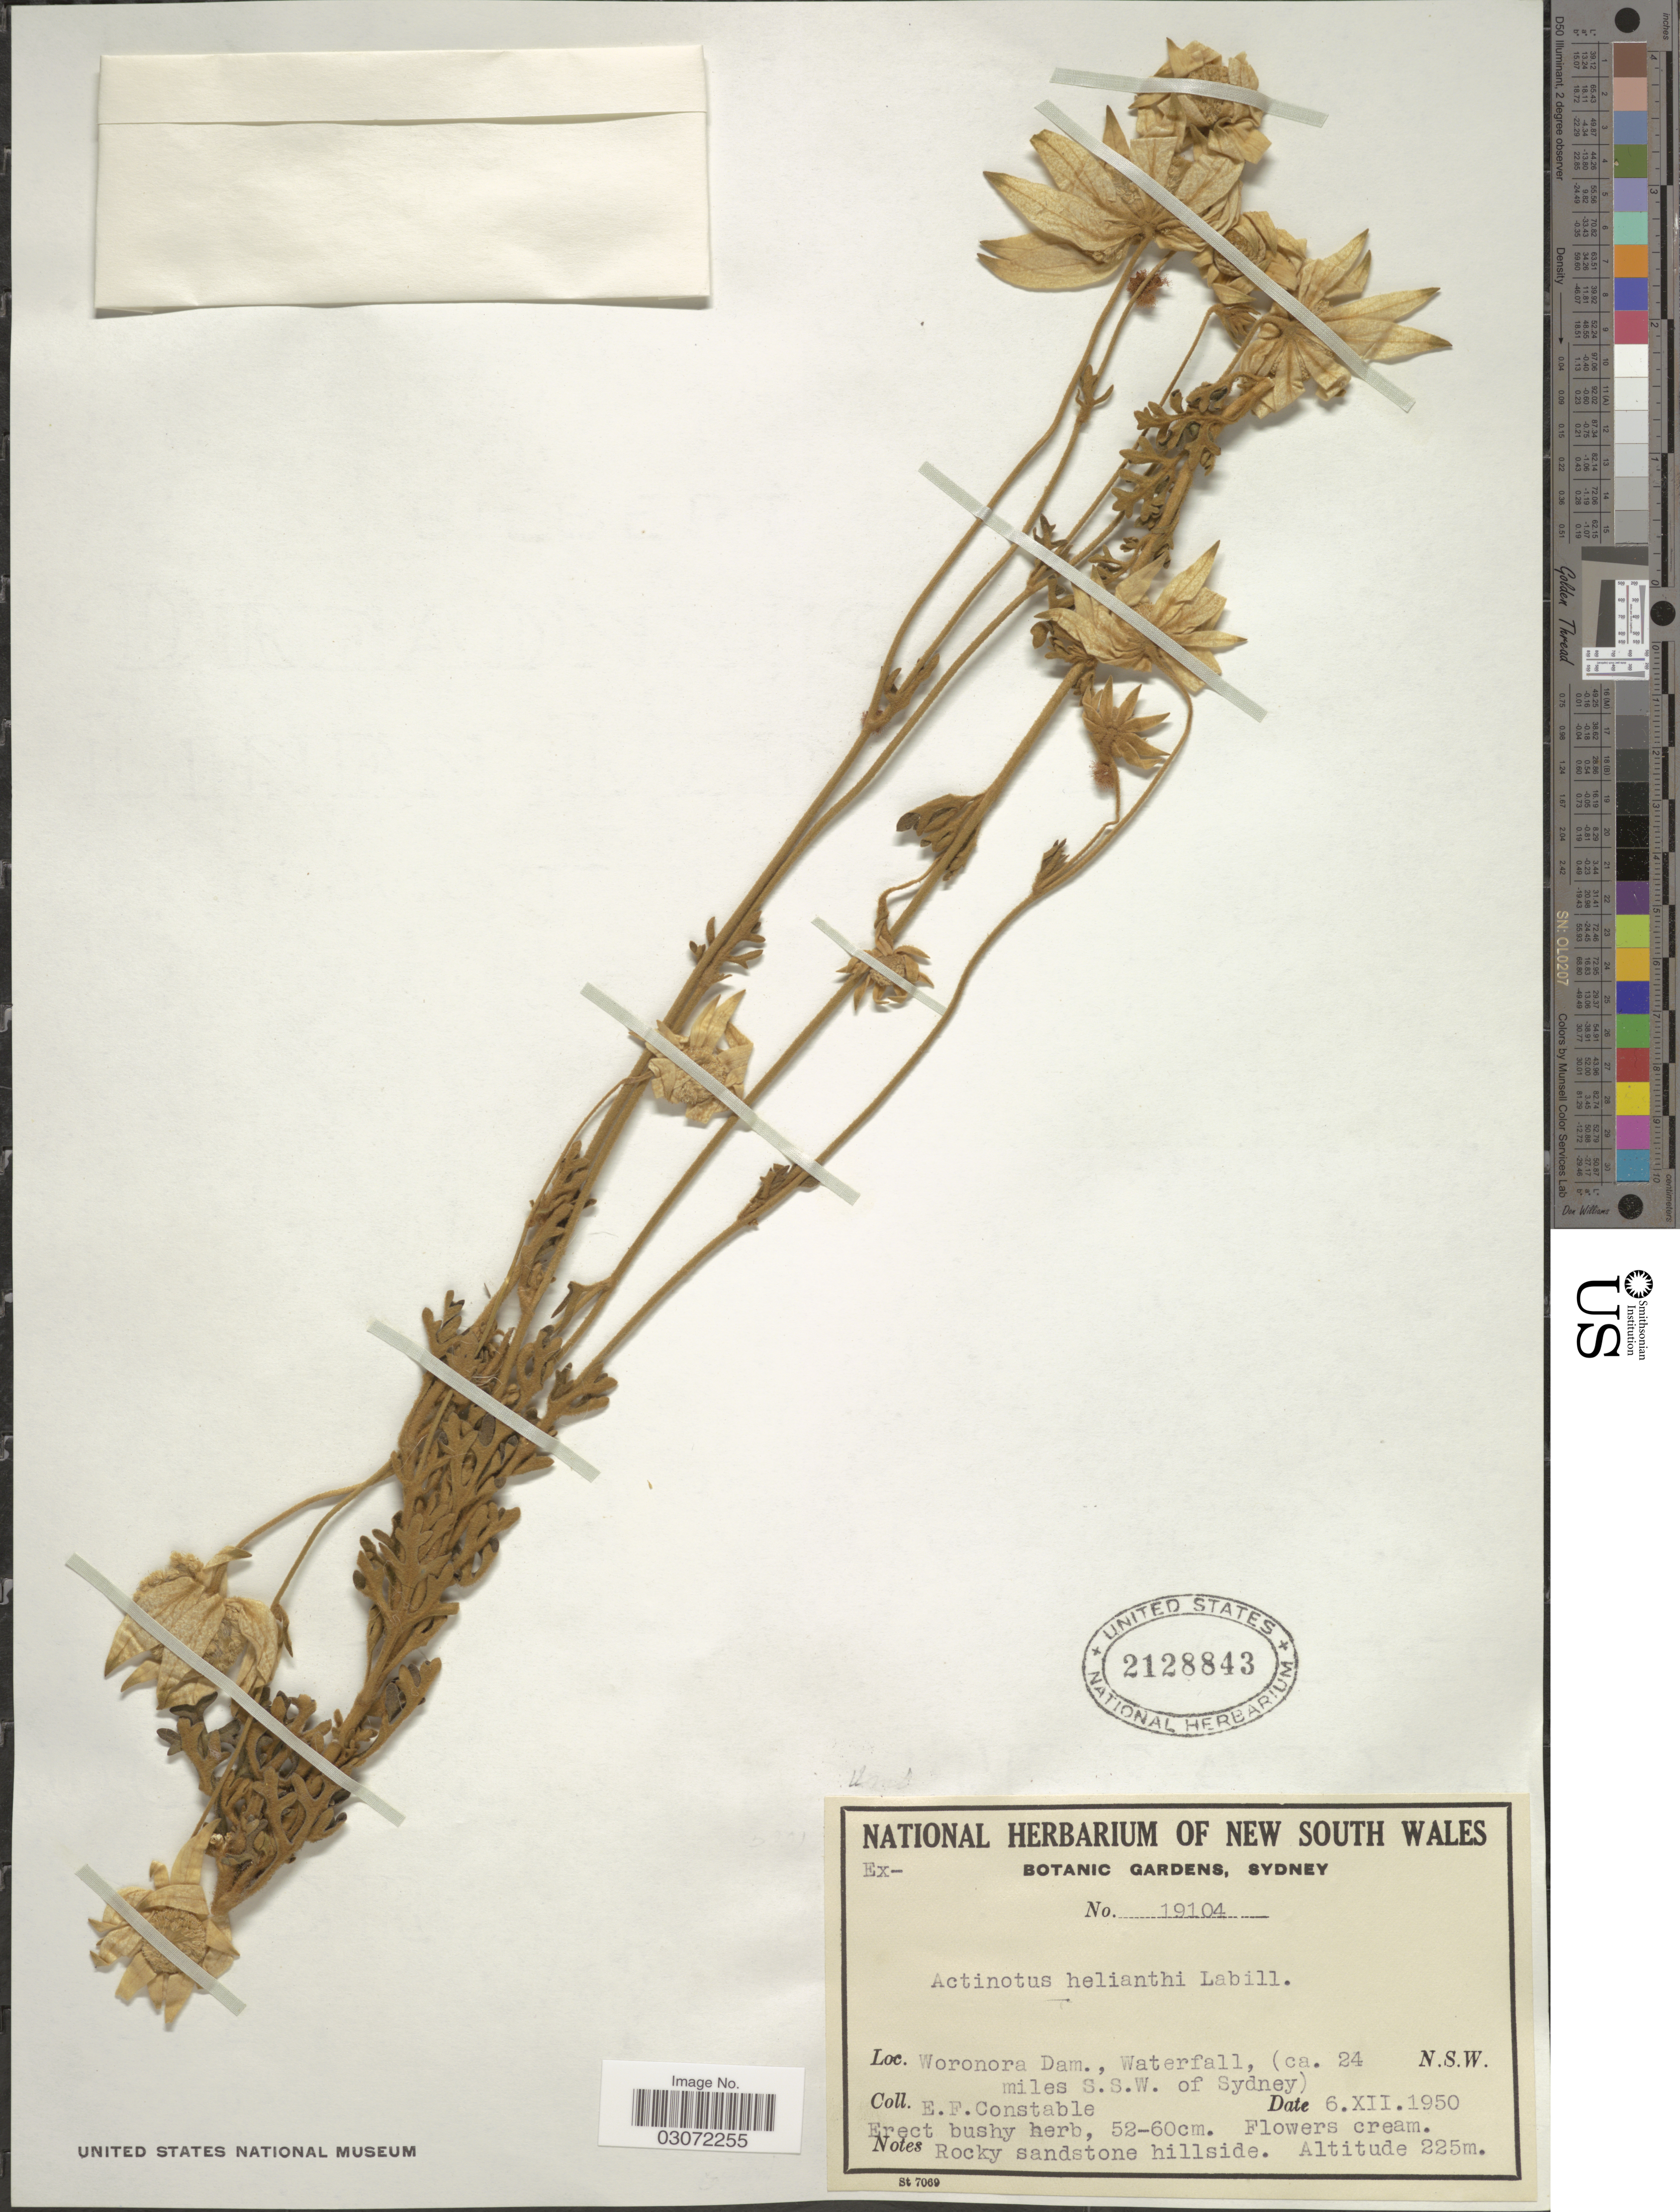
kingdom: Plantae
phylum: Tracheophyta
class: Magnoliopsida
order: Apiales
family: Apiaceae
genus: Actinotus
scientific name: Actinotus helianthi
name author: Labill.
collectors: E. F. Constable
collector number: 19104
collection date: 1950-12-06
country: Australia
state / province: New South Wales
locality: Woronora Dam., Waterfall, (ca. 24 miles S.S.W. of Sydney).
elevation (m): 225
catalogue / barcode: US 2128843